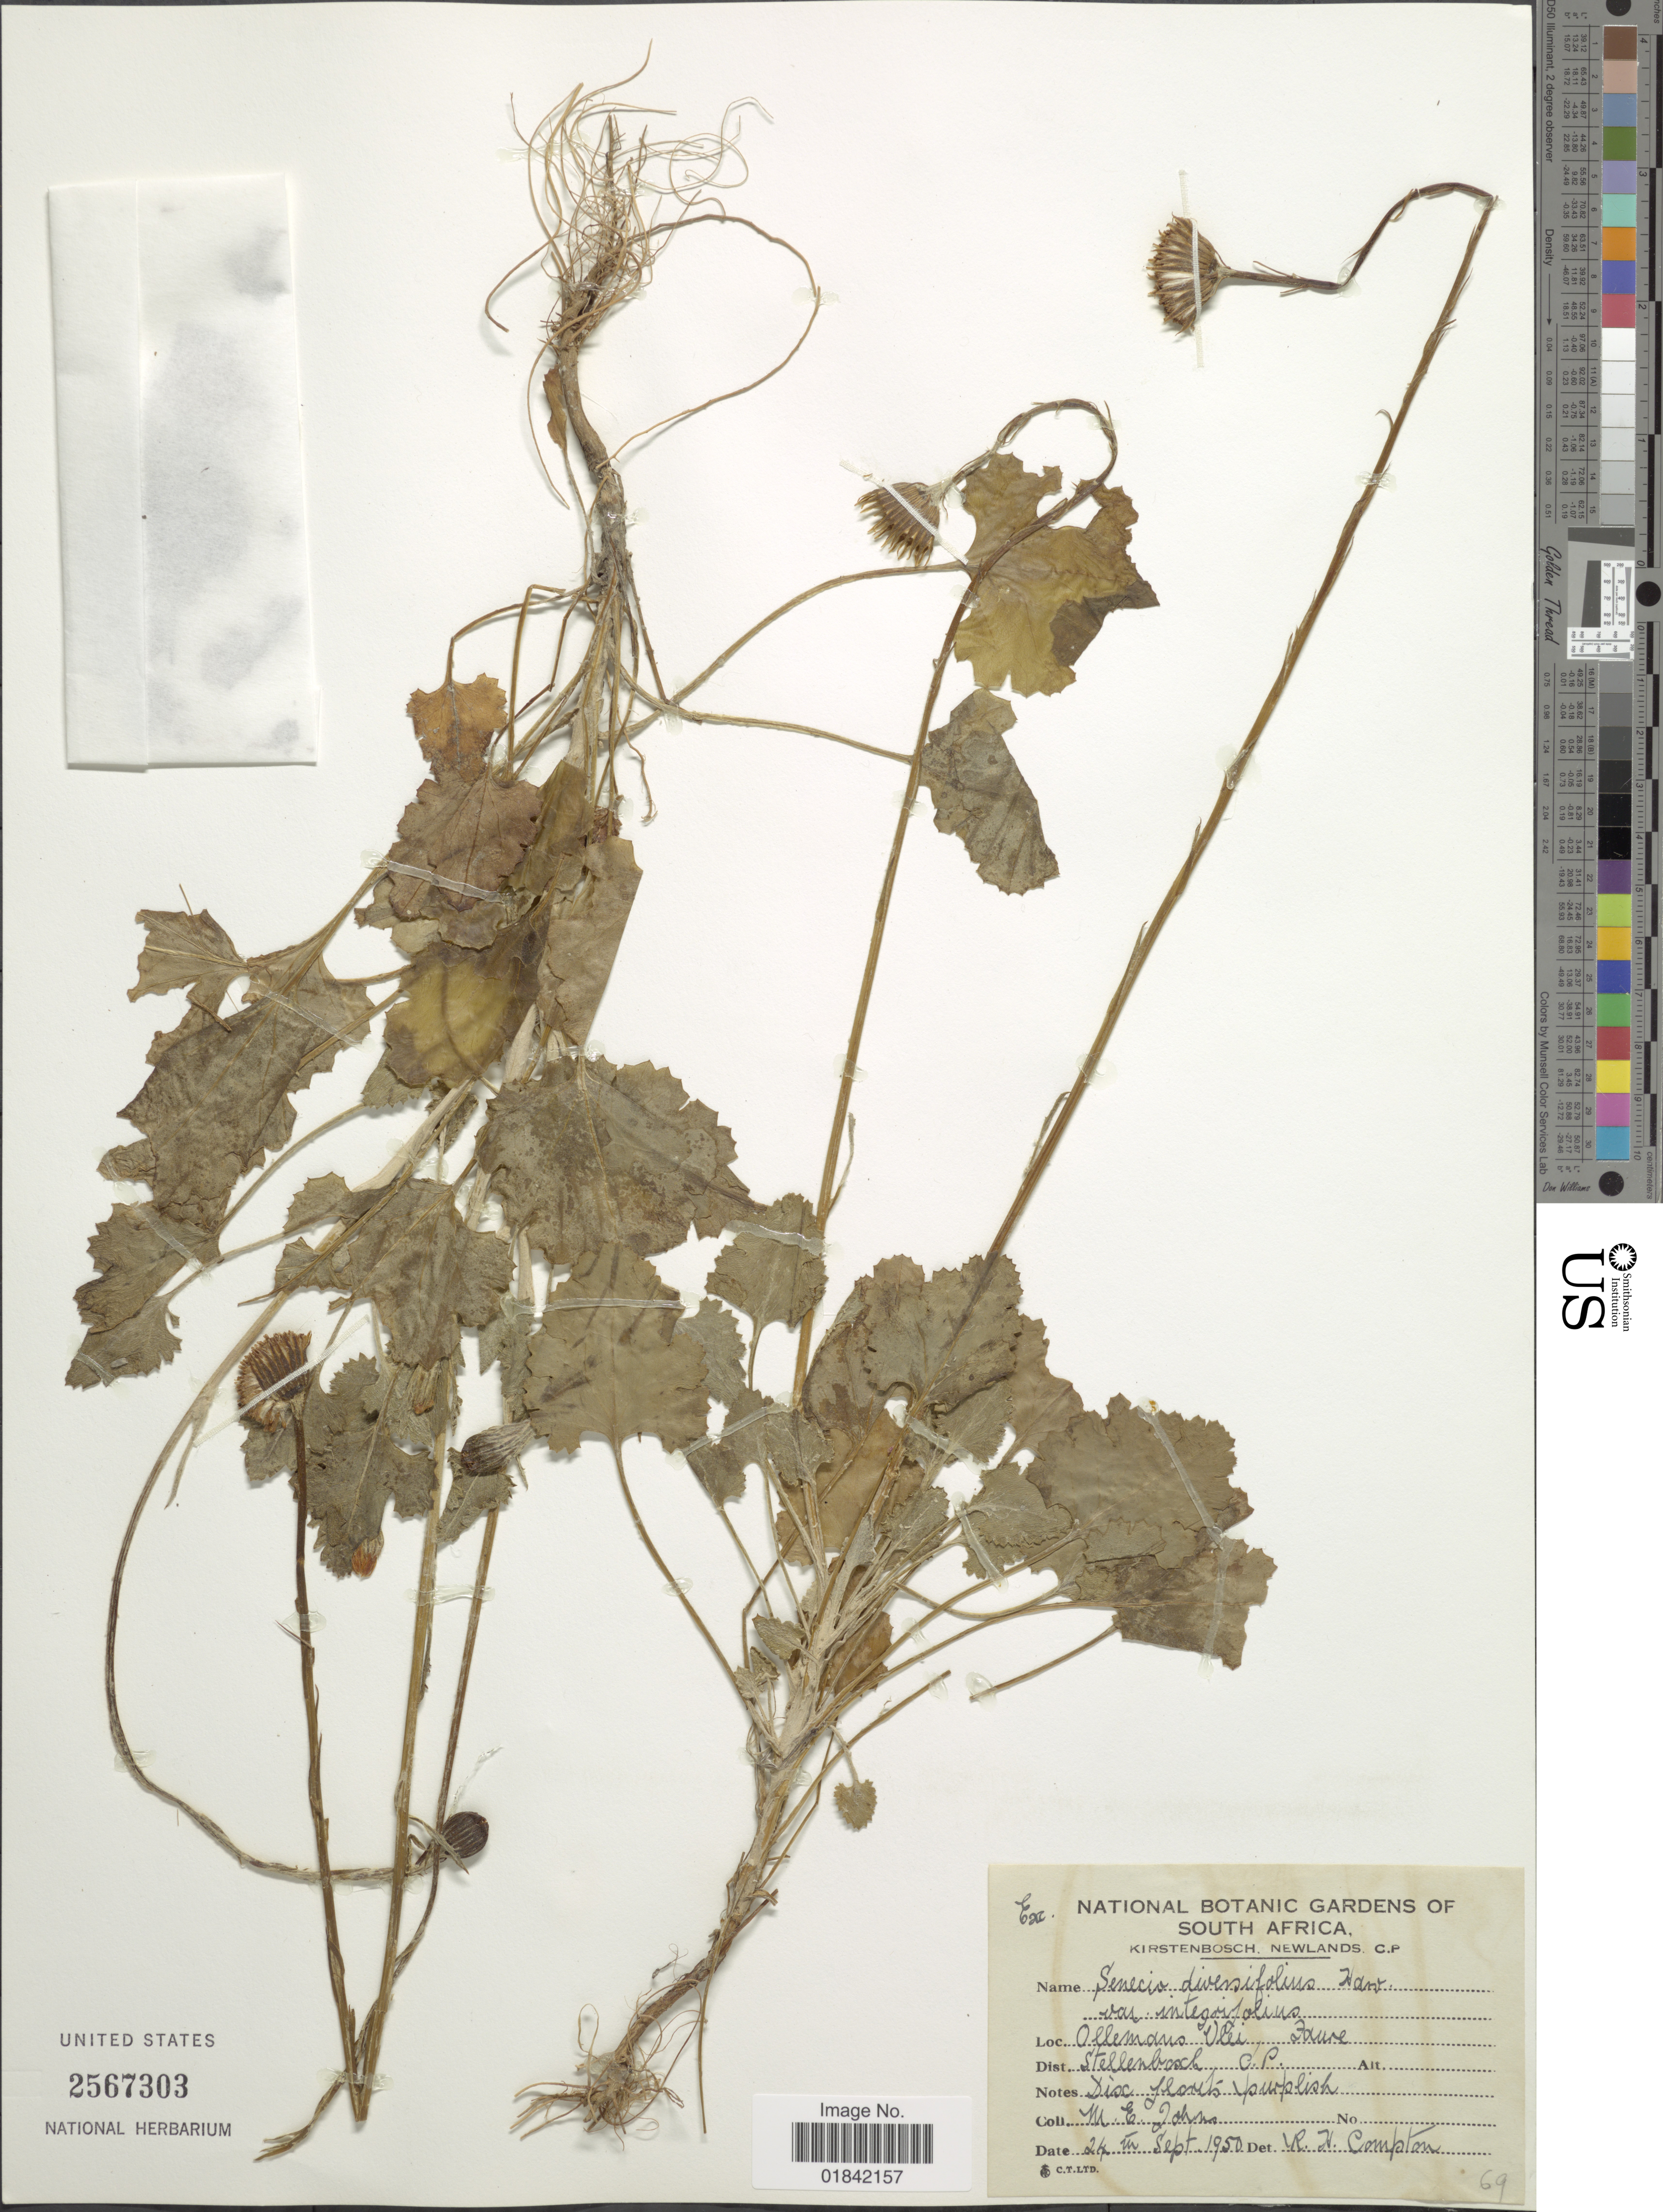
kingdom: Plantae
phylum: Tracheophyta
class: Magnoliopsida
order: Asterales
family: Asteraceae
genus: Senecio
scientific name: Senecio diversifolius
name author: Dumort.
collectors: W. Johns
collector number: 69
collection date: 1950-09-24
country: South Africa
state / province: Western Cape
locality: Ollemdus Vlei, Faure, Stellenbosch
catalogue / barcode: US 2567303